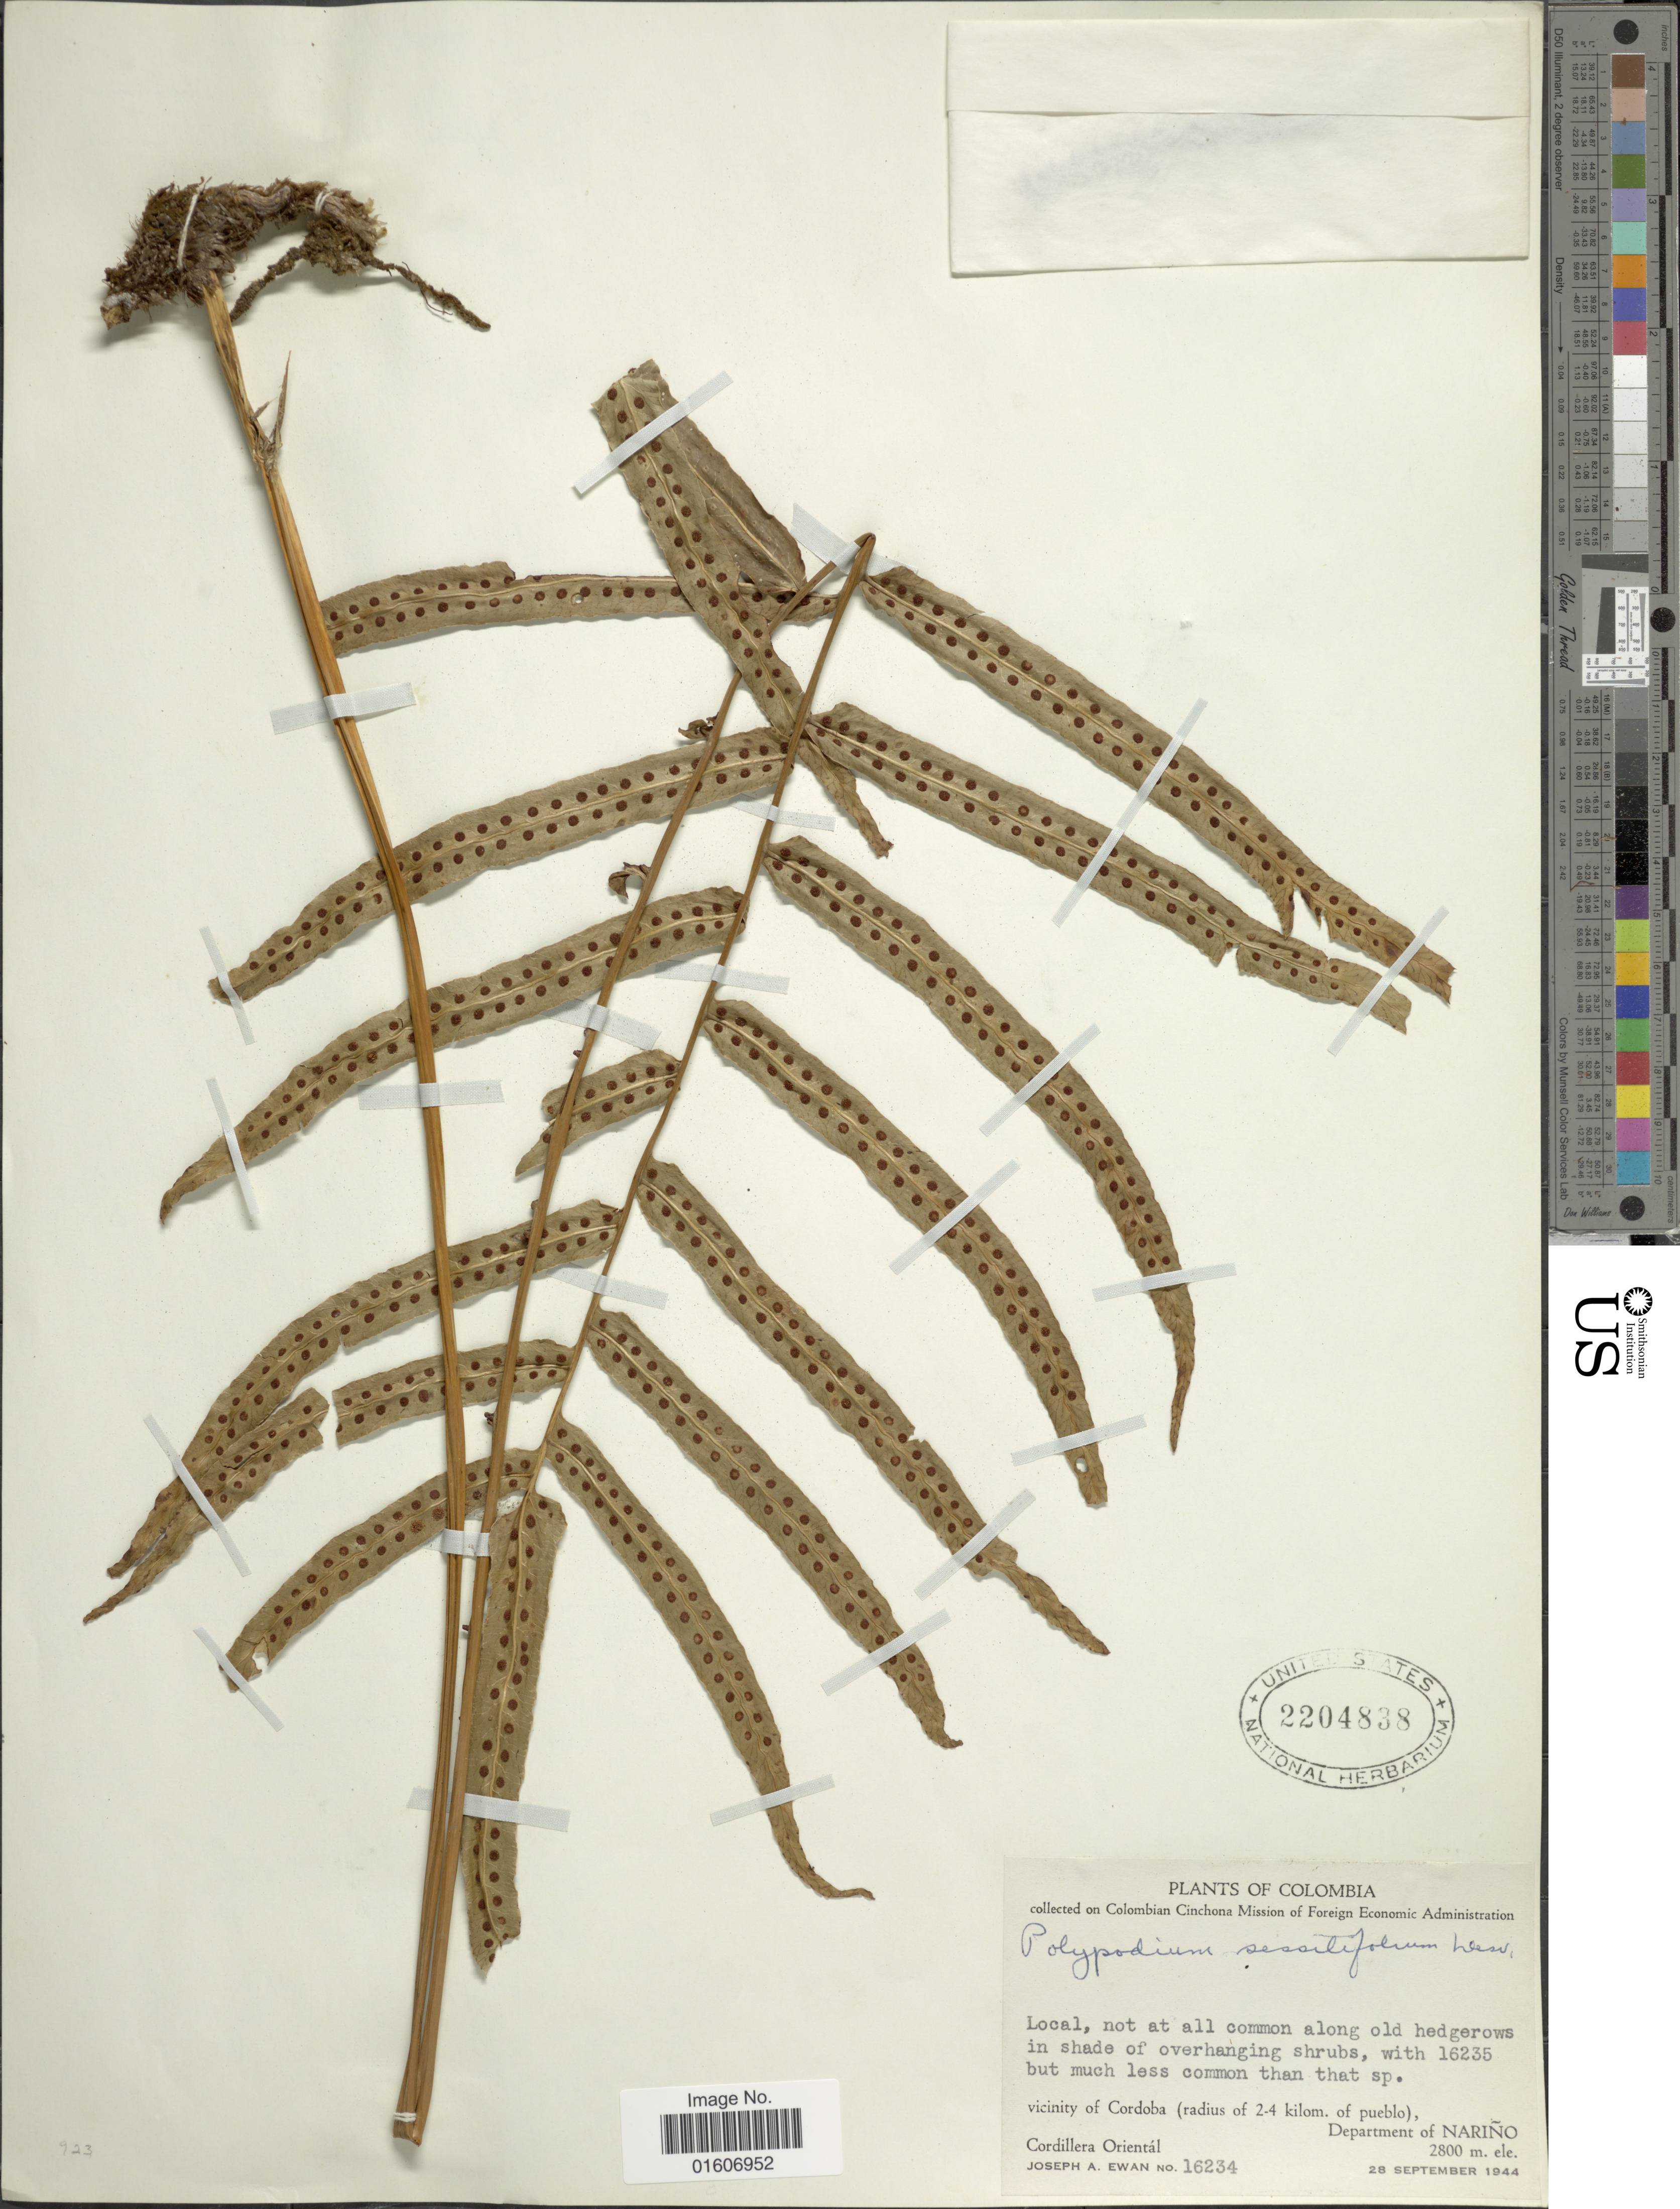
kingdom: Plantae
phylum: Tracheophyta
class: Polypodiopsida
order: Polypodiales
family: Polypodiaceae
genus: Serpocaulon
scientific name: Serpocaulon sessilifolium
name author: (Desv.) A.R. Sm.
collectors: J. A. Ewan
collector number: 16234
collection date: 1944-09-28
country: Colombia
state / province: Nariño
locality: Vicinity of Cordoba (radius of 2-4 kilom. of pueblo) Department of Nariño, Cordillera Orientál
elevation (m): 2800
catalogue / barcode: US 2204838